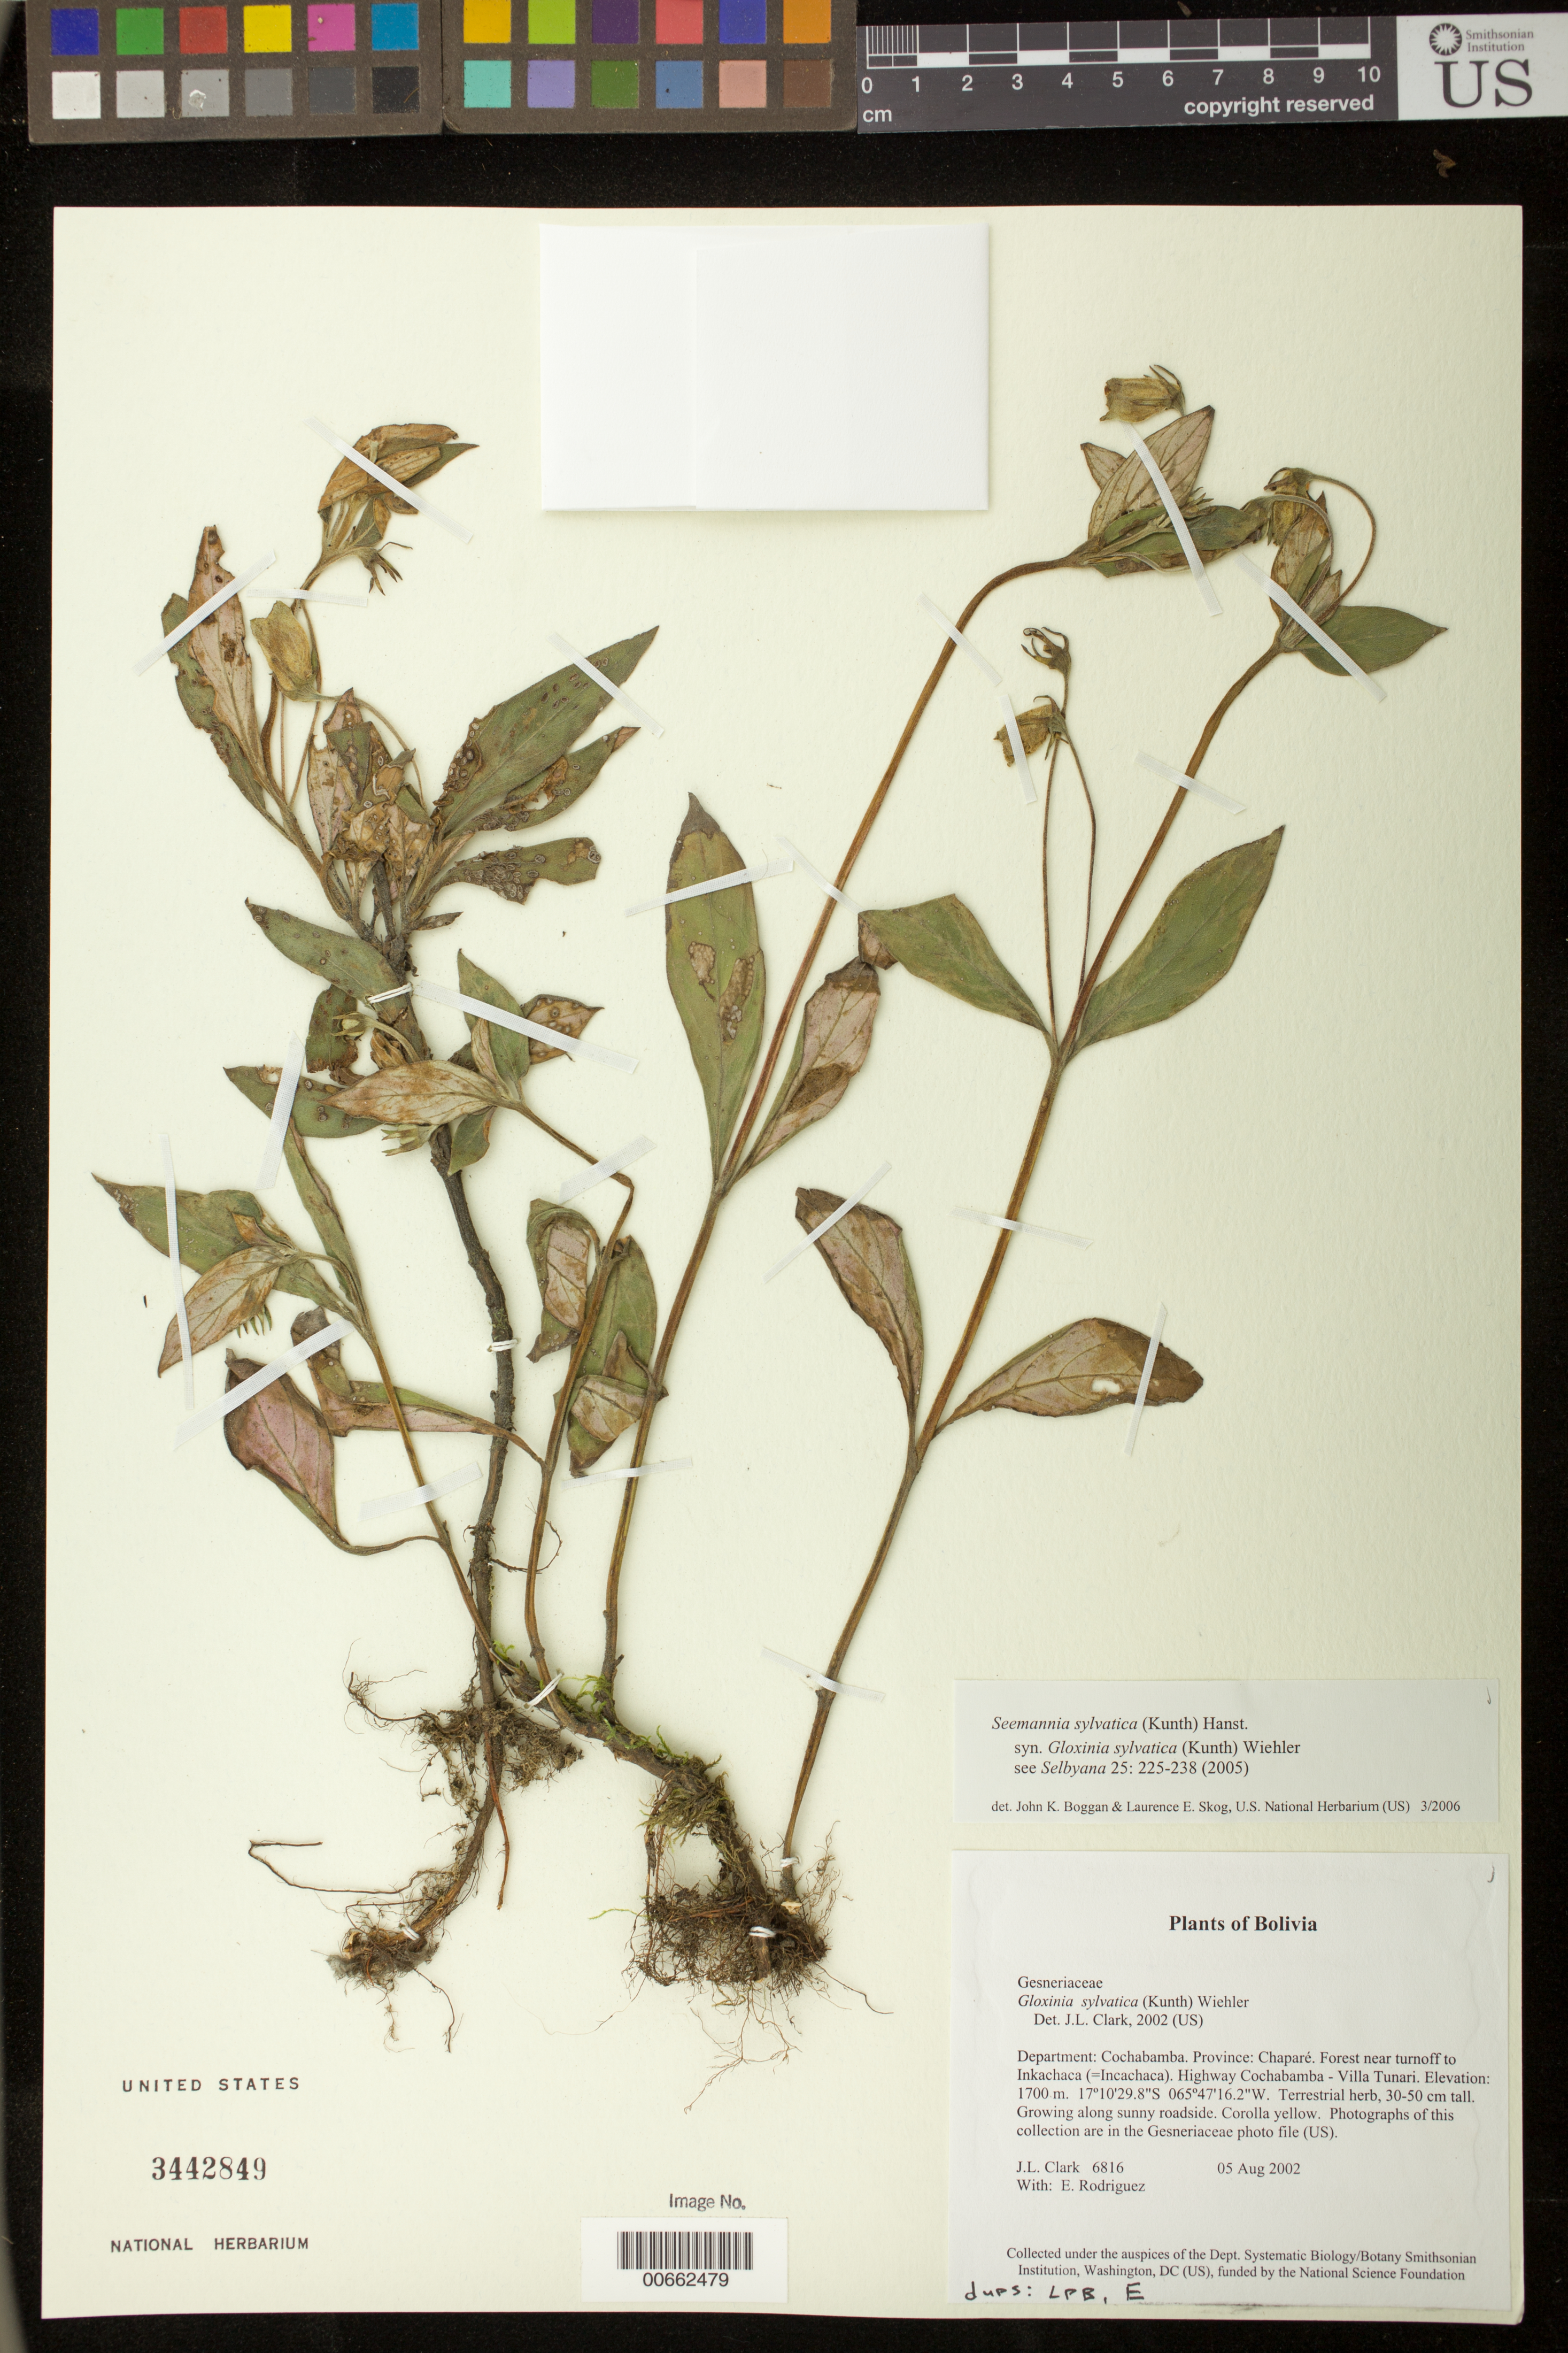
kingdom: Plantae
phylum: Tracheophyta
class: Magnoliopsida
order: Lamiales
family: Gesneriaceae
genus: Seemannia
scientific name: Seemannia sylvatica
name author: (Kunth) Hanst.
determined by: Boggan, J. K.; Skog, L. E.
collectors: J. L. Clark & E. Rodriguez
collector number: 6816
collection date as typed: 05 Aug 2002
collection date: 2002-08-05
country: Bolivia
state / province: Cochabamba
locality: Chaparé, Forest near turnoff to Inkachaca (=Incachaca). Highway Cochabamba - Villa Tunari.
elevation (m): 1700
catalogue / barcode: US 3442849